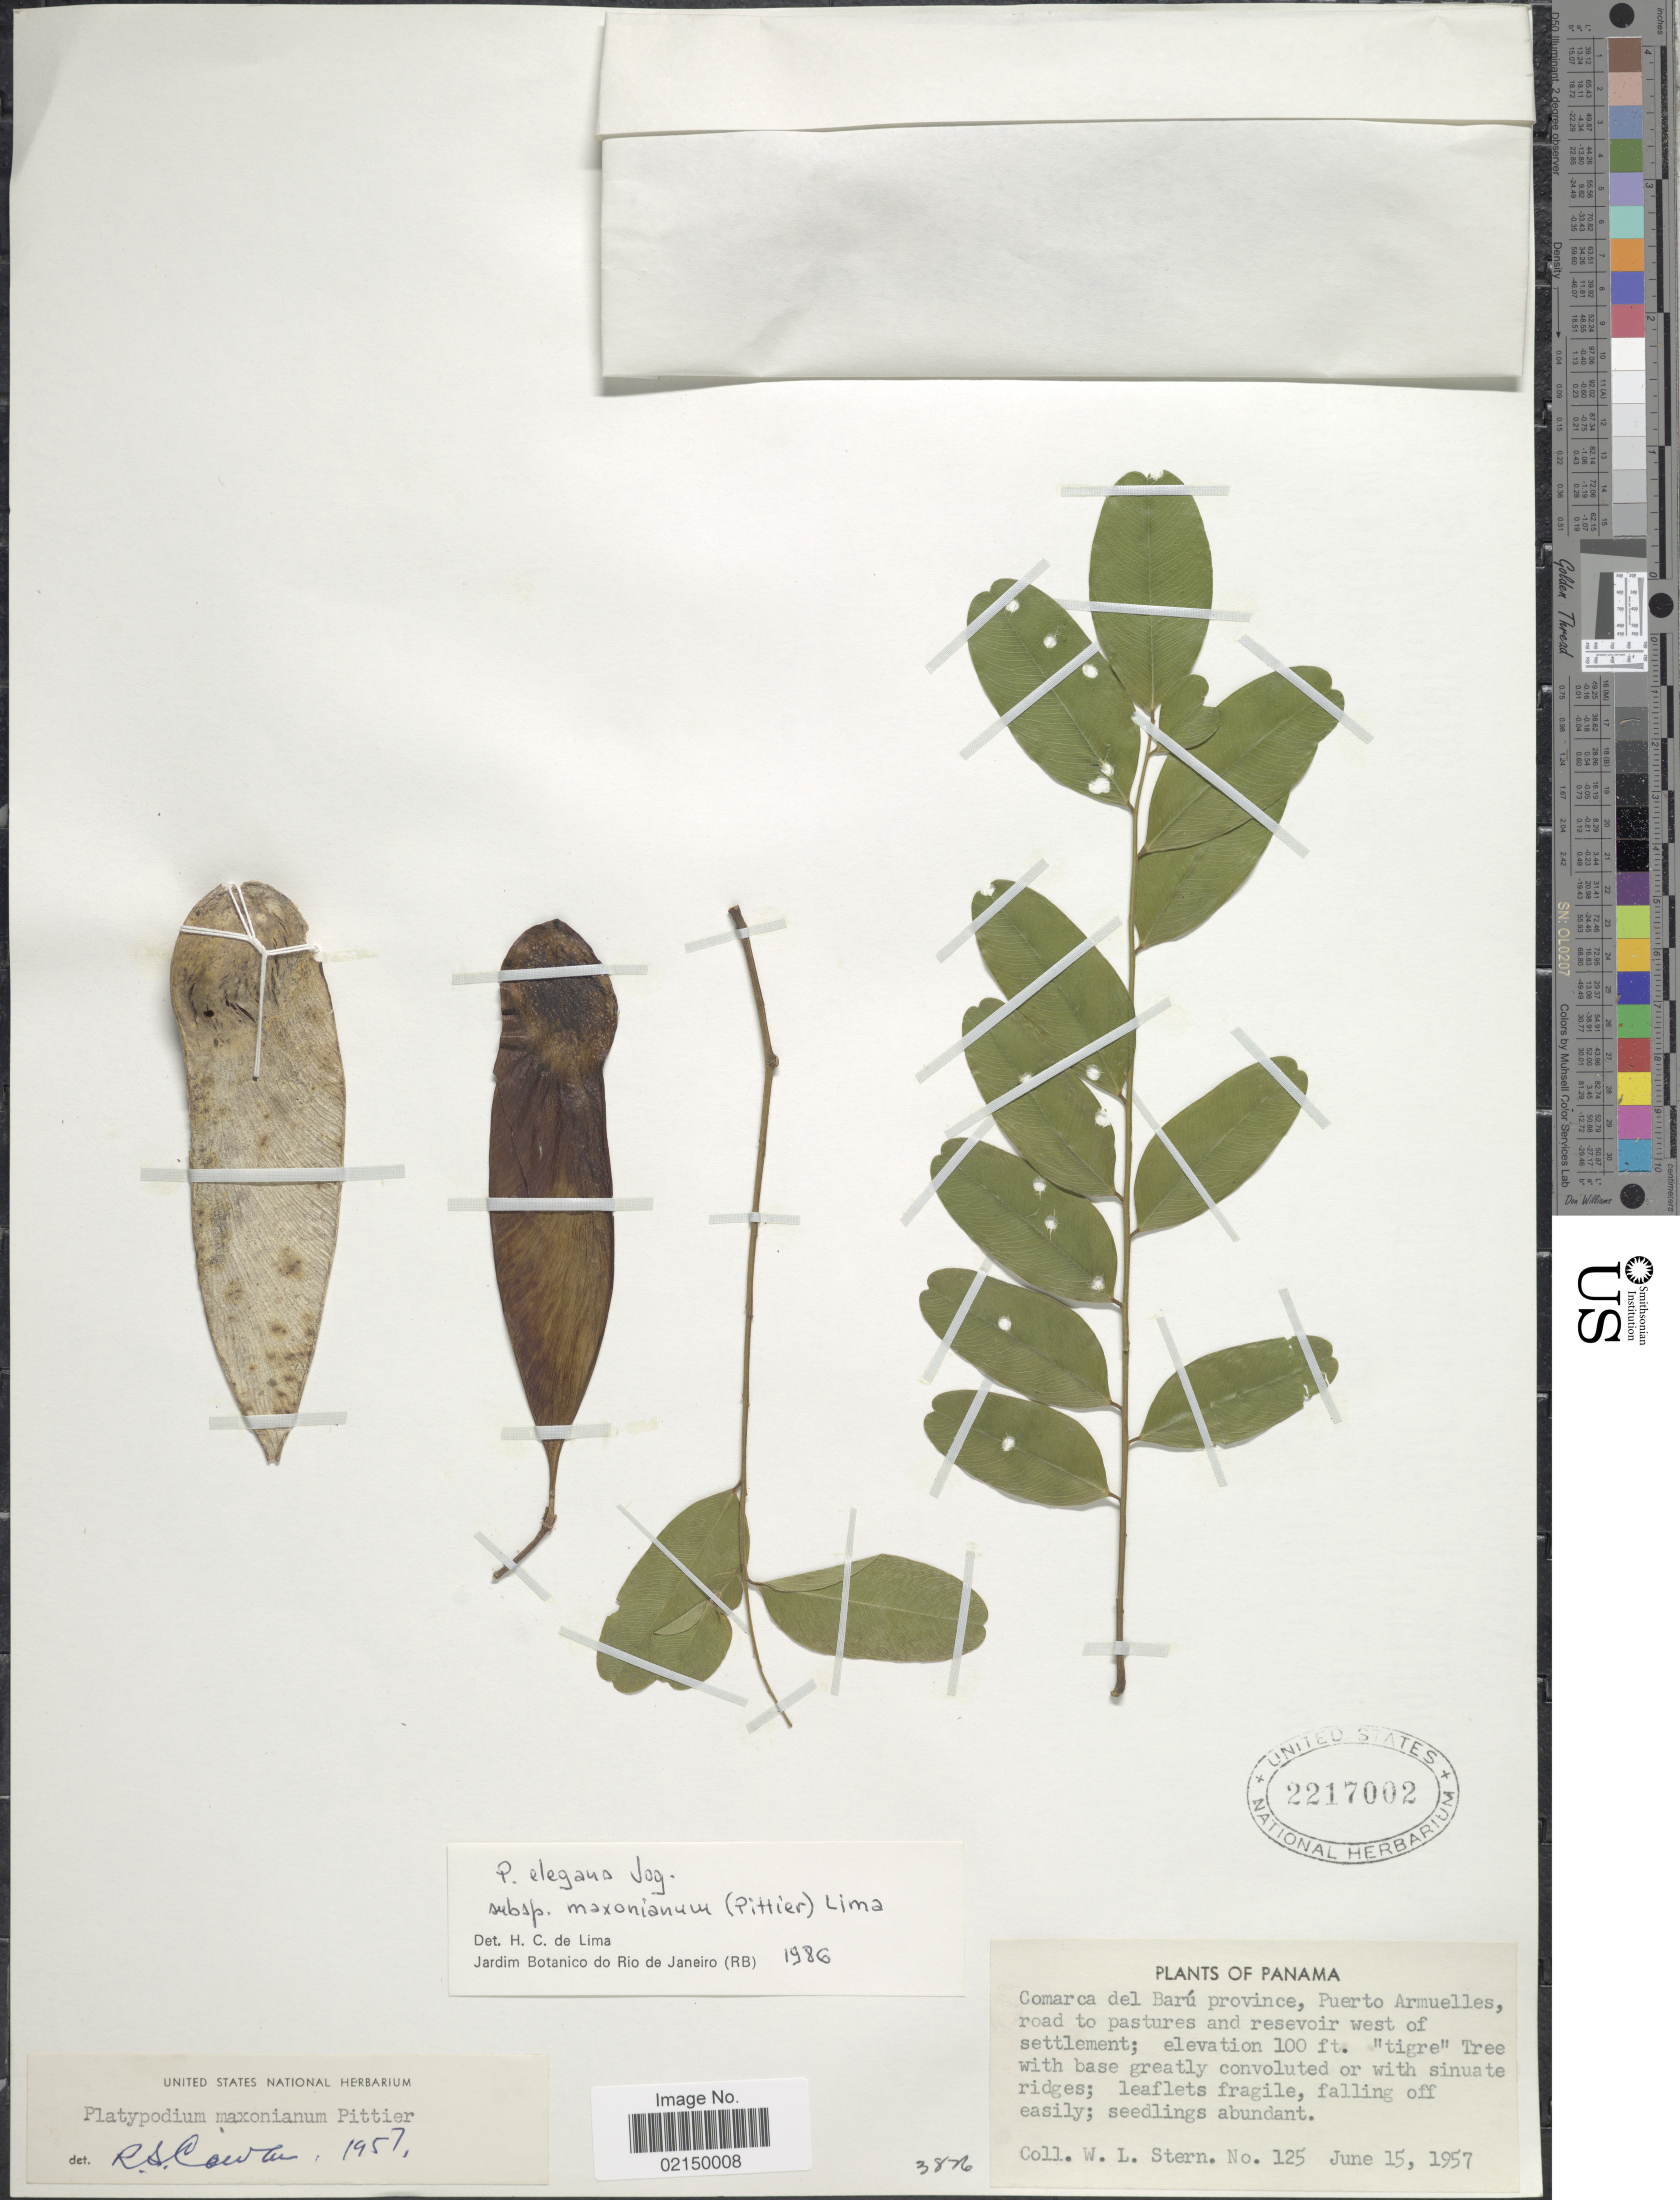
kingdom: Plantae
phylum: Tracheophyta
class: Magnoliopsida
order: Fabales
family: Fabaceae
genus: Platypodium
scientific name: Platypodium elegans subsp. maxonianum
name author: (Pittier) H.C. Lima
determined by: Lima, H. C. de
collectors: W. L. Stern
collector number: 125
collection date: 1957-06-15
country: Panama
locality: Comarca del Barú province, Puerto Armuelles, road to pastures and reservoir west of settlement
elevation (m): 30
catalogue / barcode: US 2217002